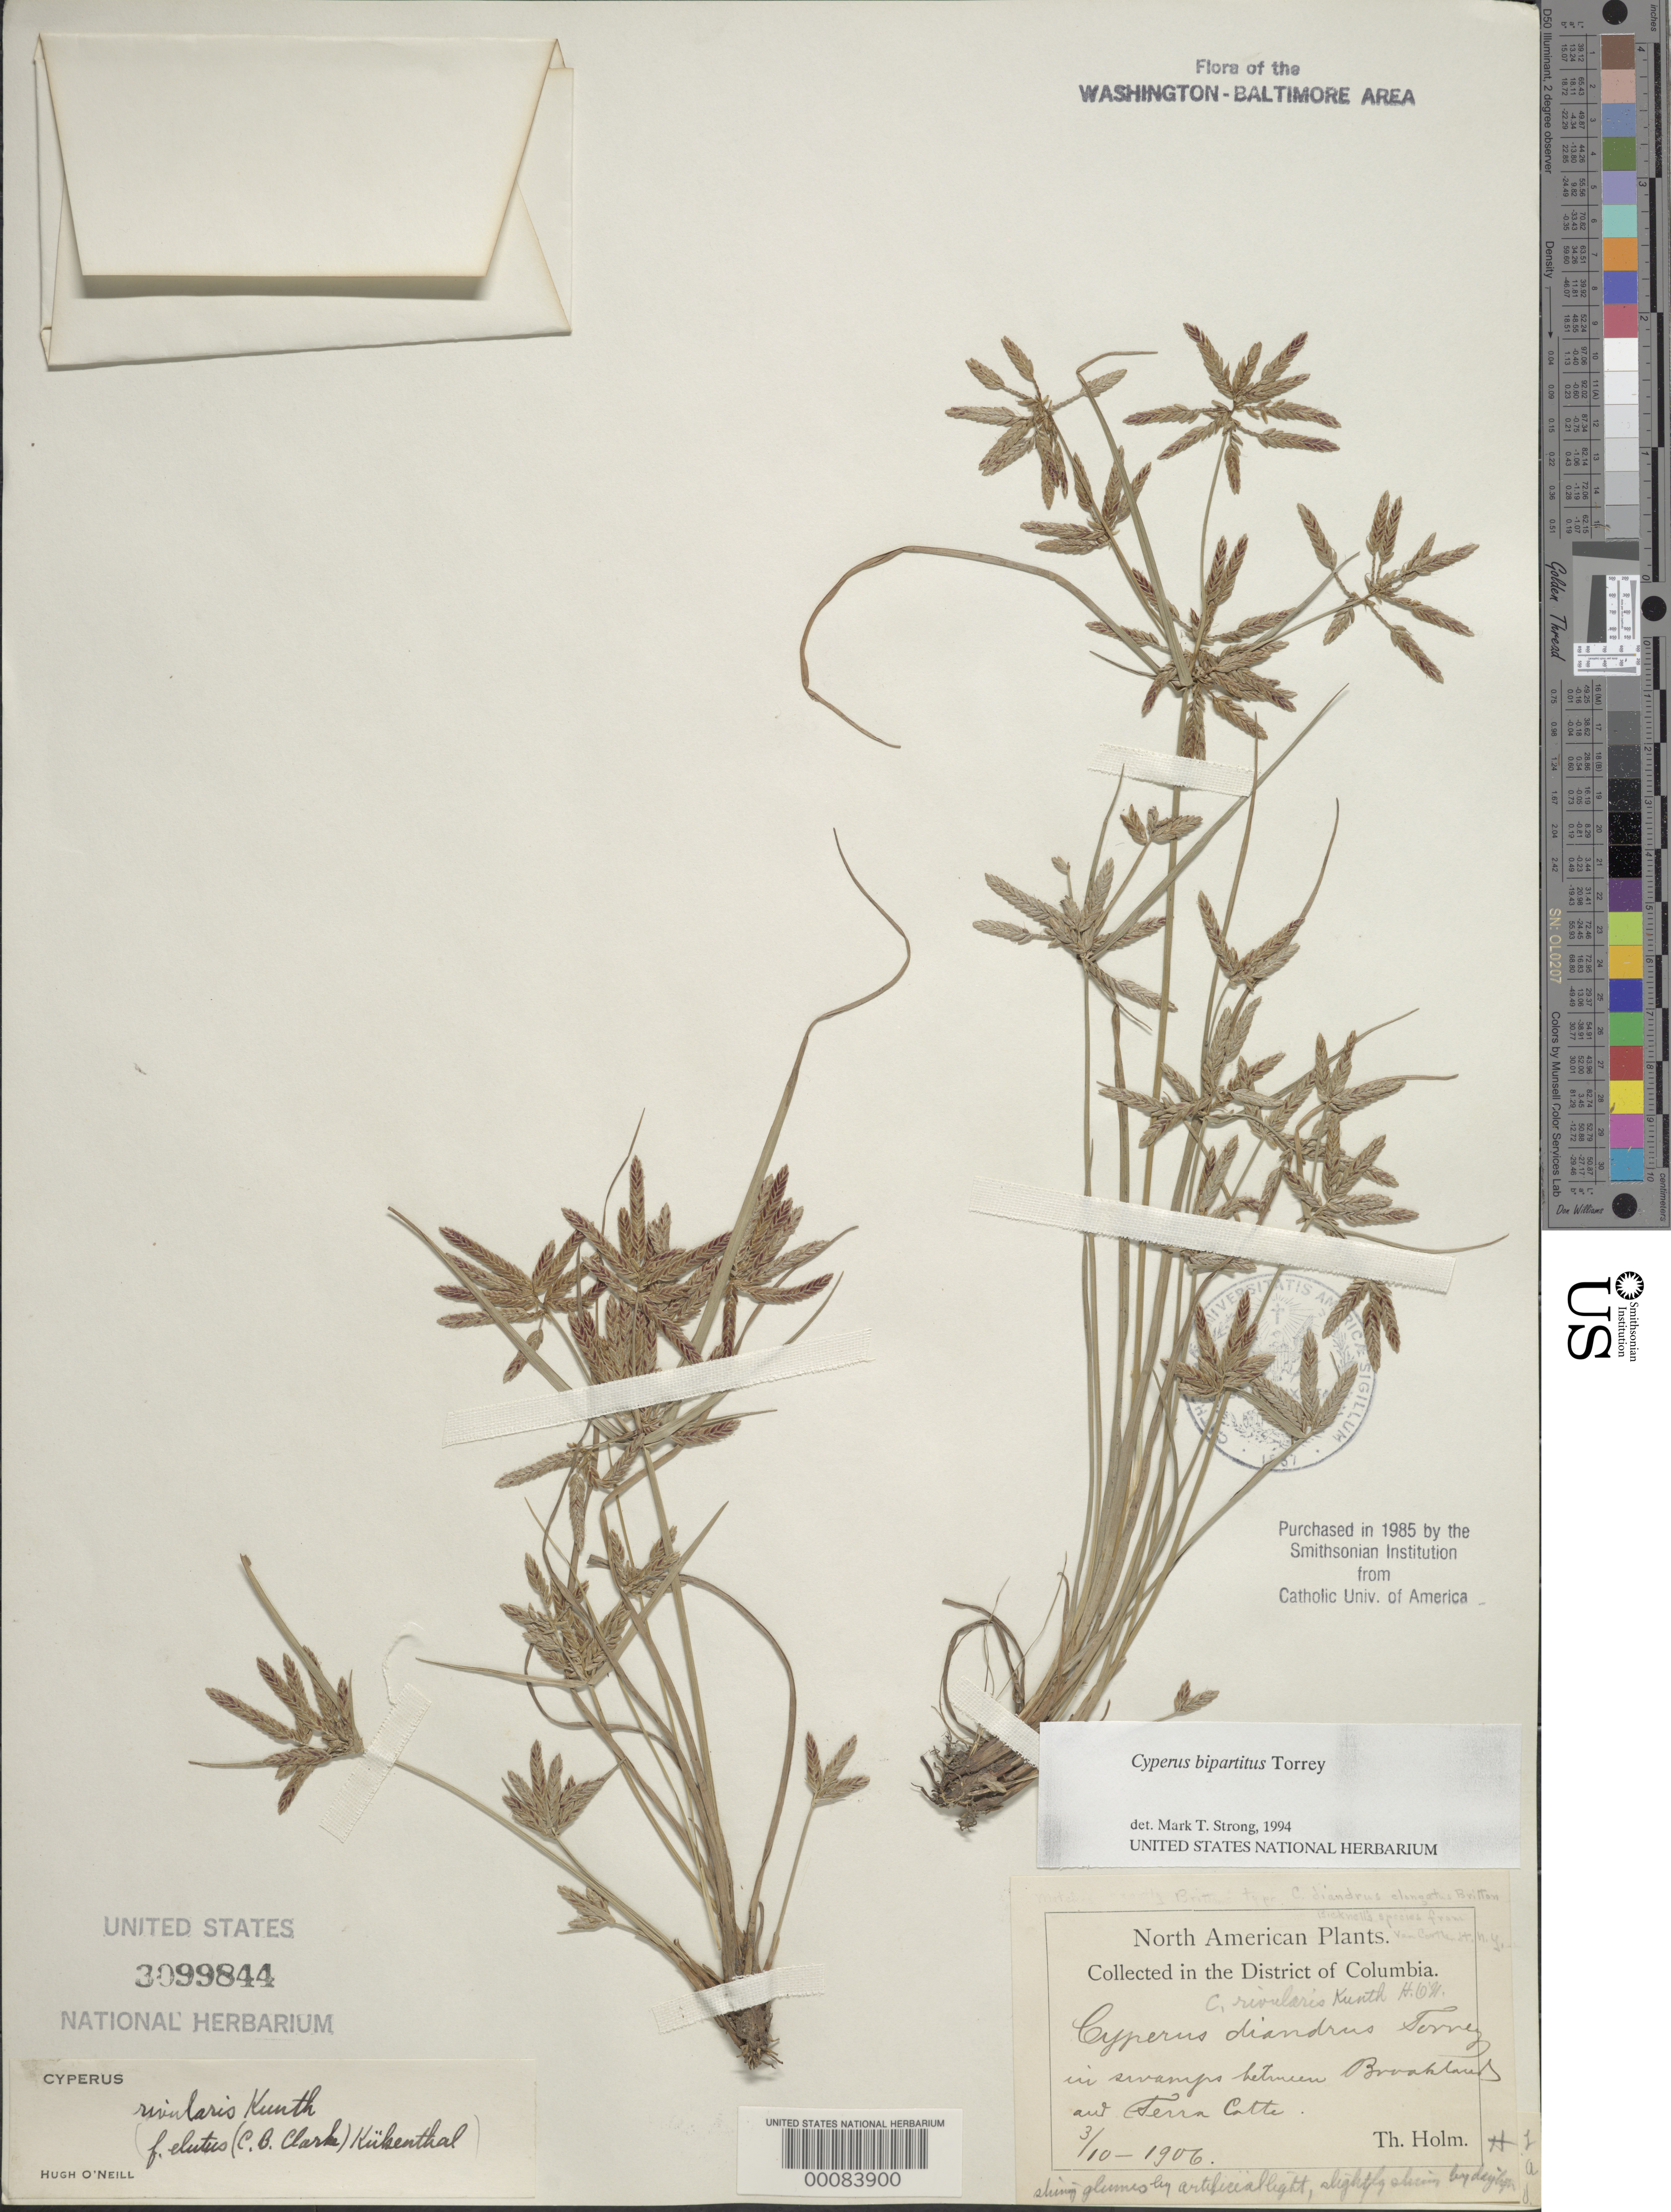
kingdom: Plantae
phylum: Tracheophyta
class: Liliopsida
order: Poales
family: Cyperaceae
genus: Cyperus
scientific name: Cyperus bipartitus Torr.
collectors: T. Holm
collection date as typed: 03 Oct 1906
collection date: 1906-10-03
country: United States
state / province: District of Columbia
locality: between Brookland and Terra Cotta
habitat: Swamp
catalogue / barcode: US 3099844